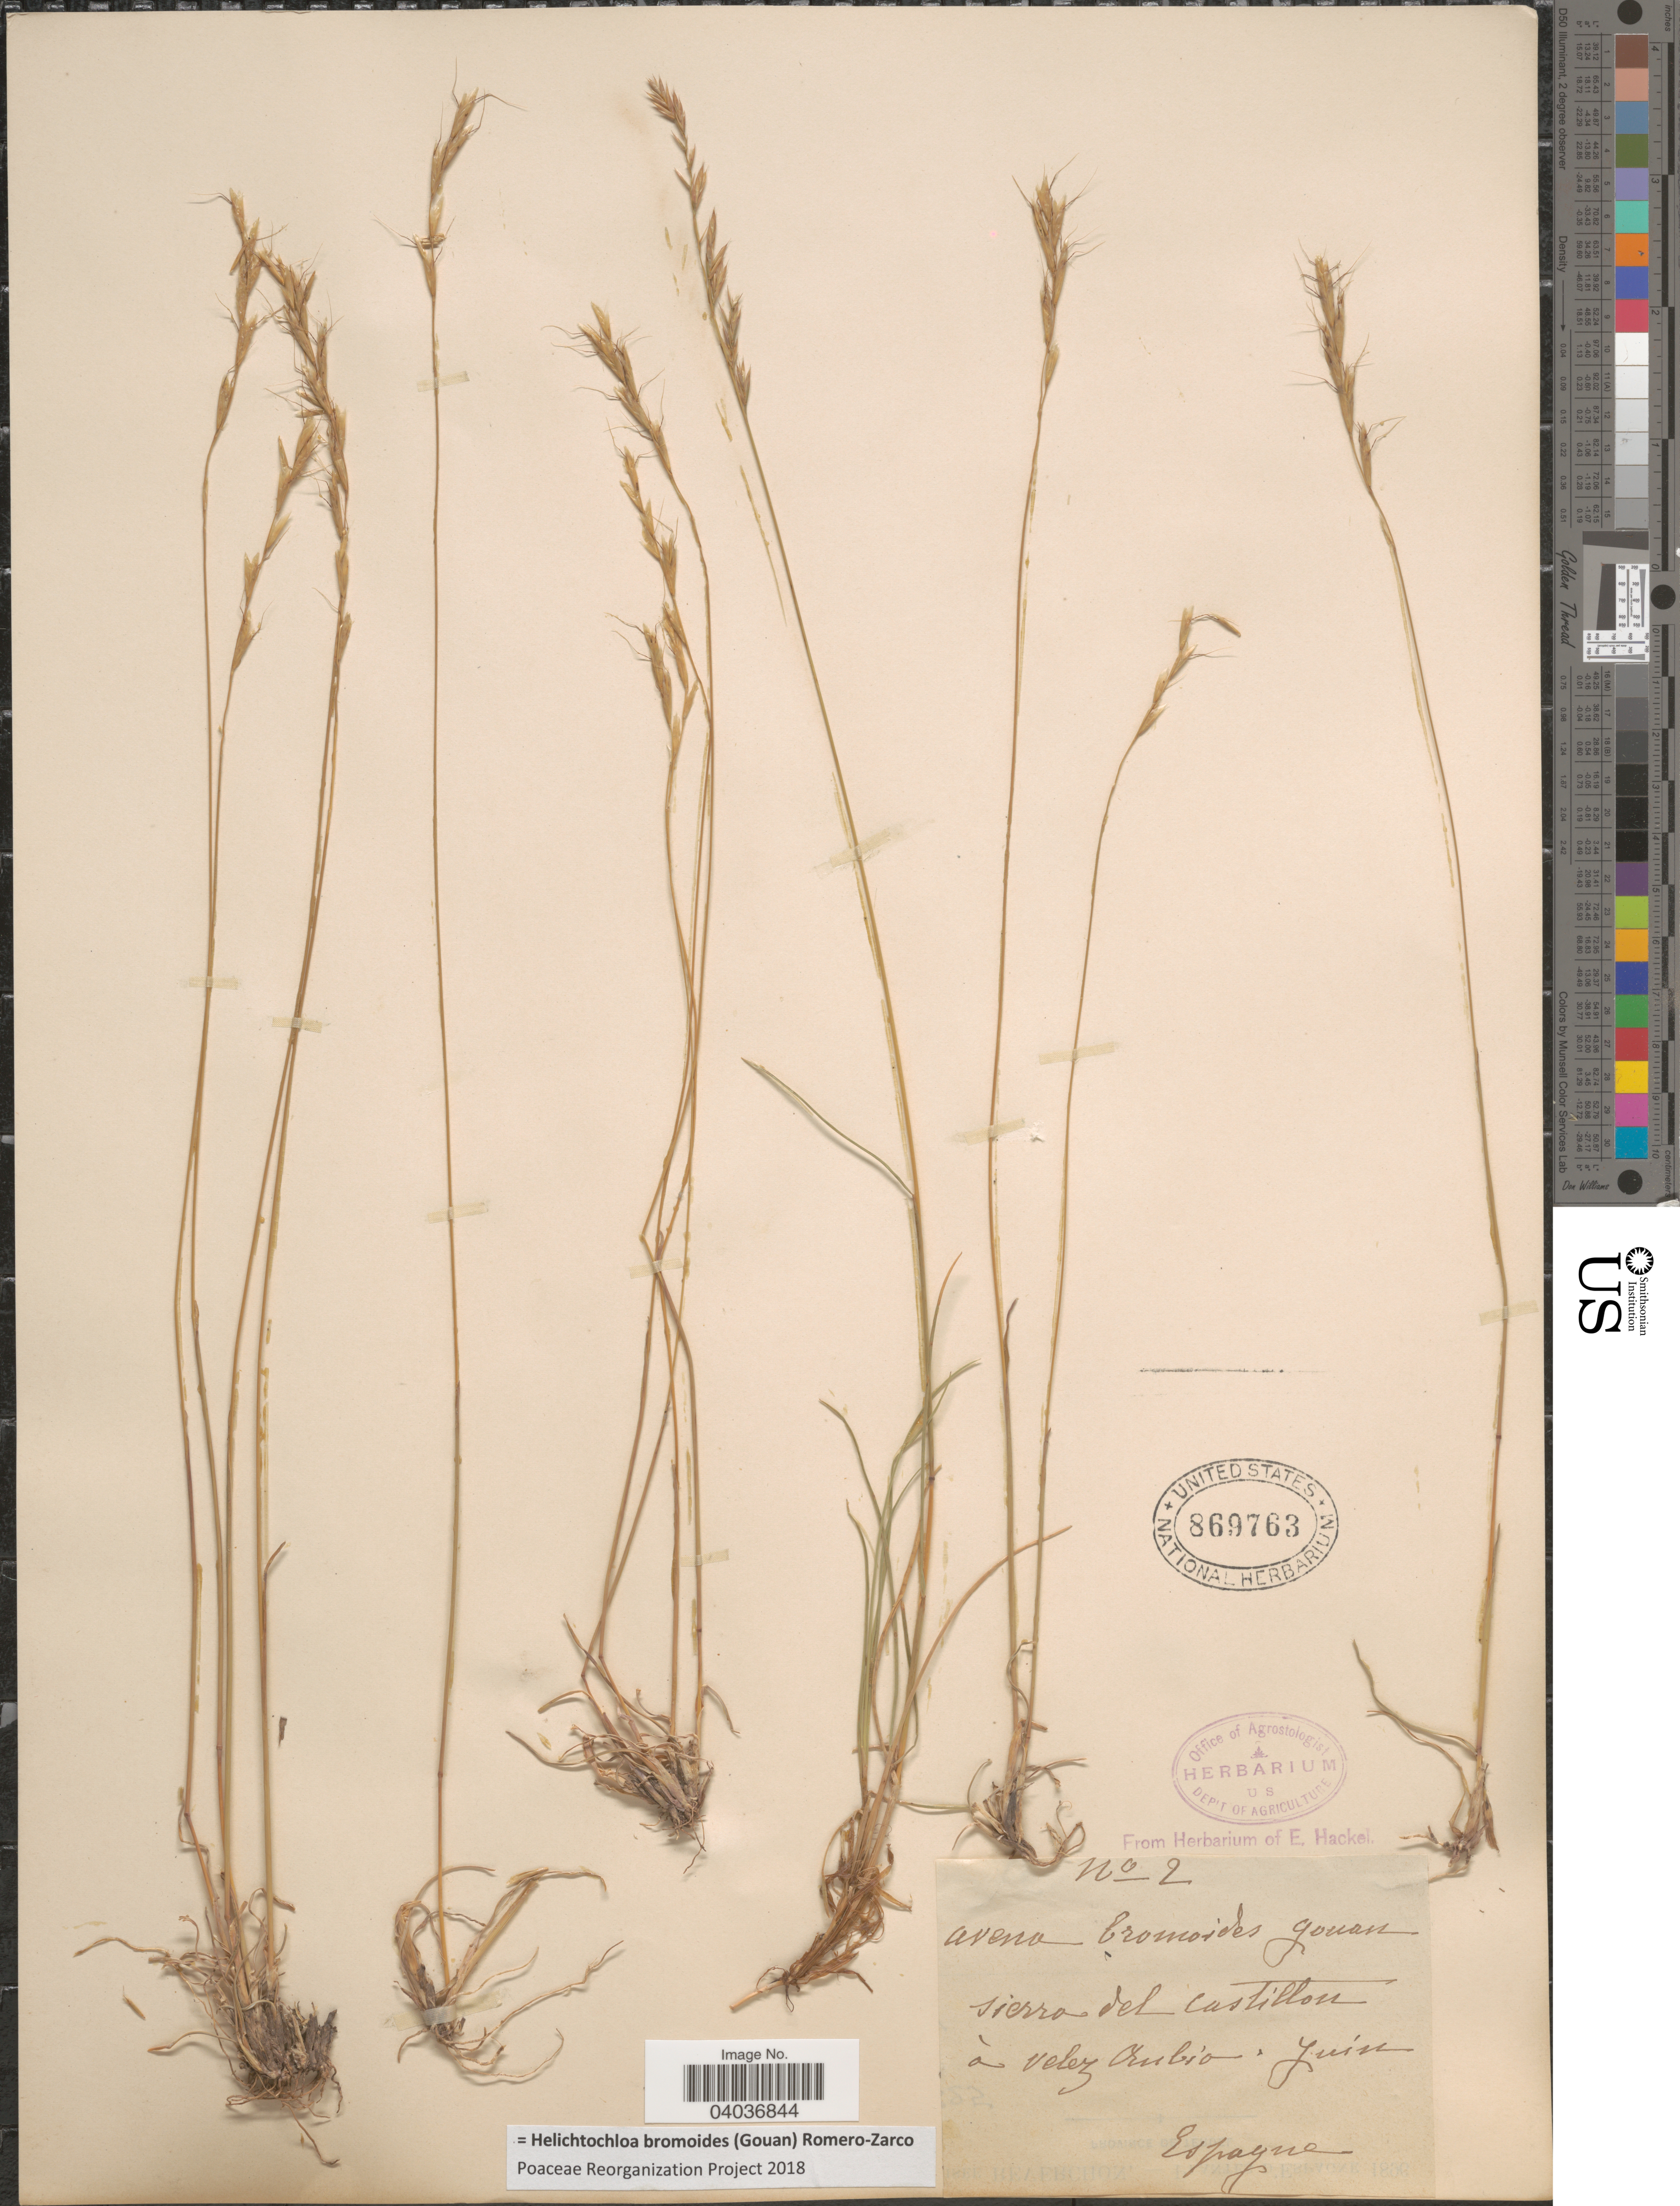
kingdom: Plantae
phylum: Tracheophyta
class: Liliopsida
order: Poales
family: Poaceae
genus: Helictochloa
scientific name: Helictochloa bromoides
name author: (Gouan) Romero-Zarco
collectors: ex herb. E. Hackel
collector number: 2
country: Spain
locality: Sierra del Castillon à Velez Rubia.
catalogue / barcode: US 869763